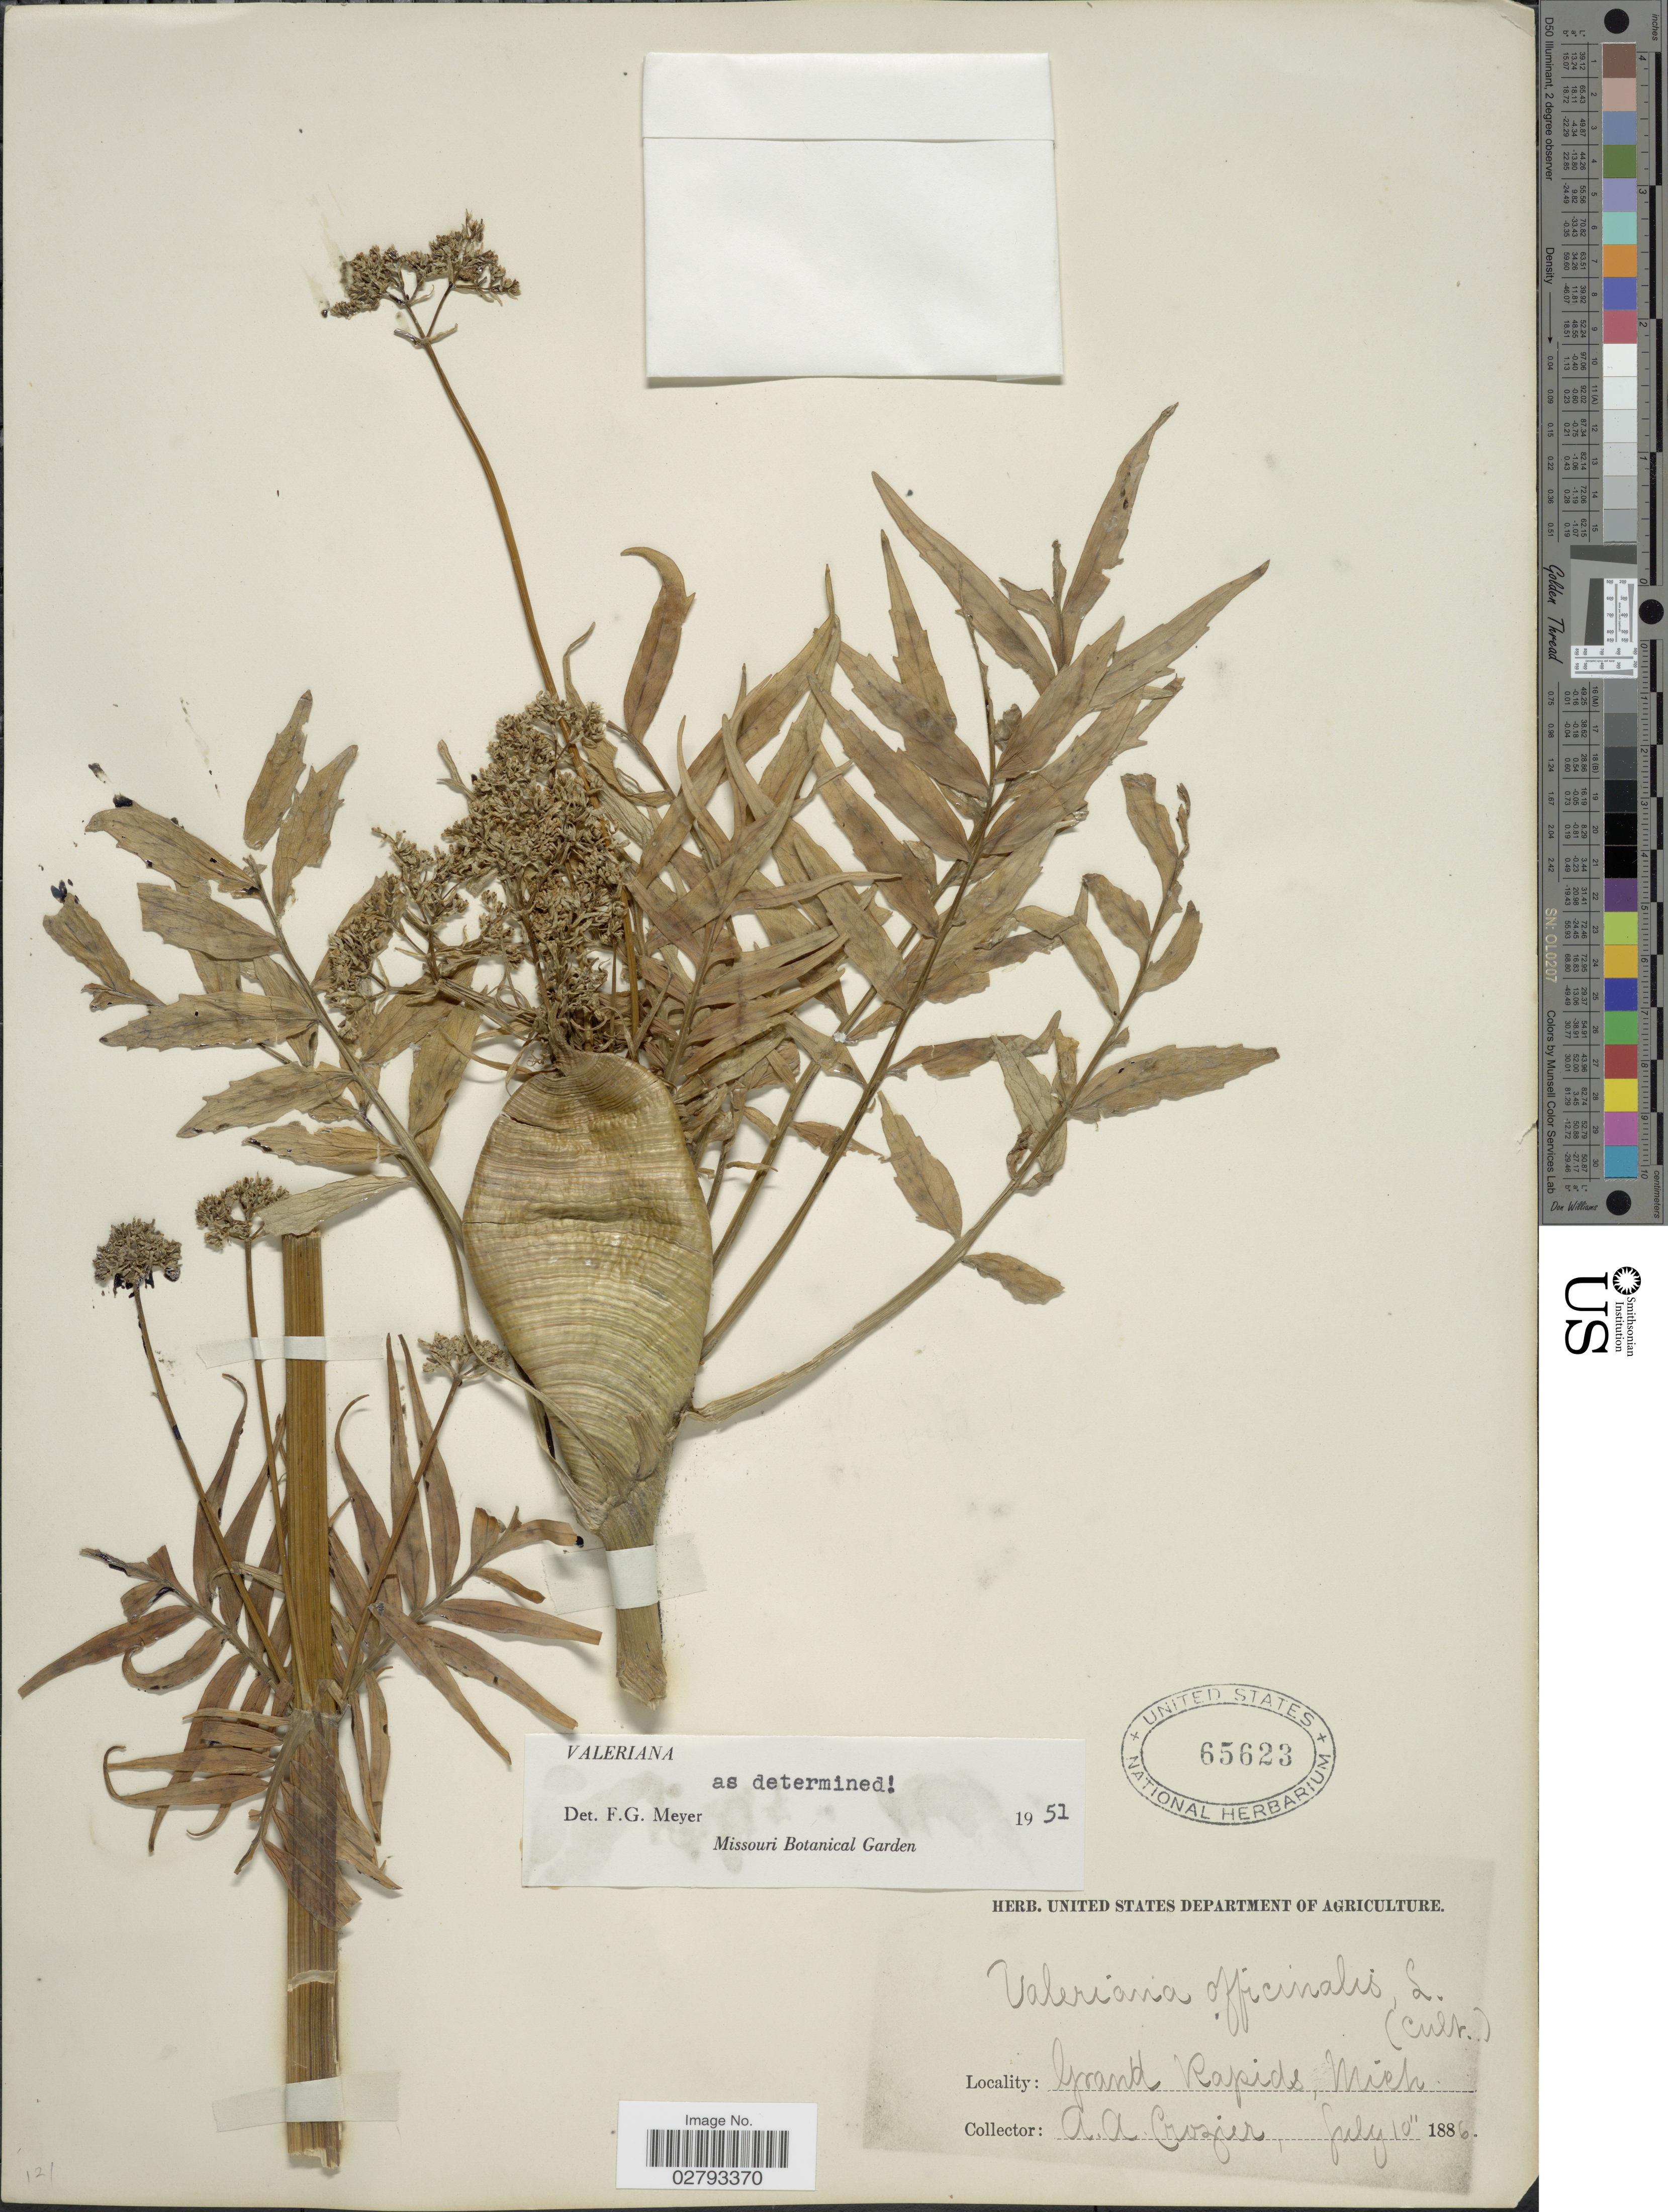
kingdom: Plantae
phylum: Tracheophyta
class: Magnoliopsida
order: Dipsacales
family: Caprifoliaceae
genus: Valeriana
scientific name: Valeriana officinalis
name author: L.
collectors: A. Crozier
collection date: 1886-07-10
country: United States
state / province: Michigan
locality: Grand Rapids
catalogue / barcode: US 65623